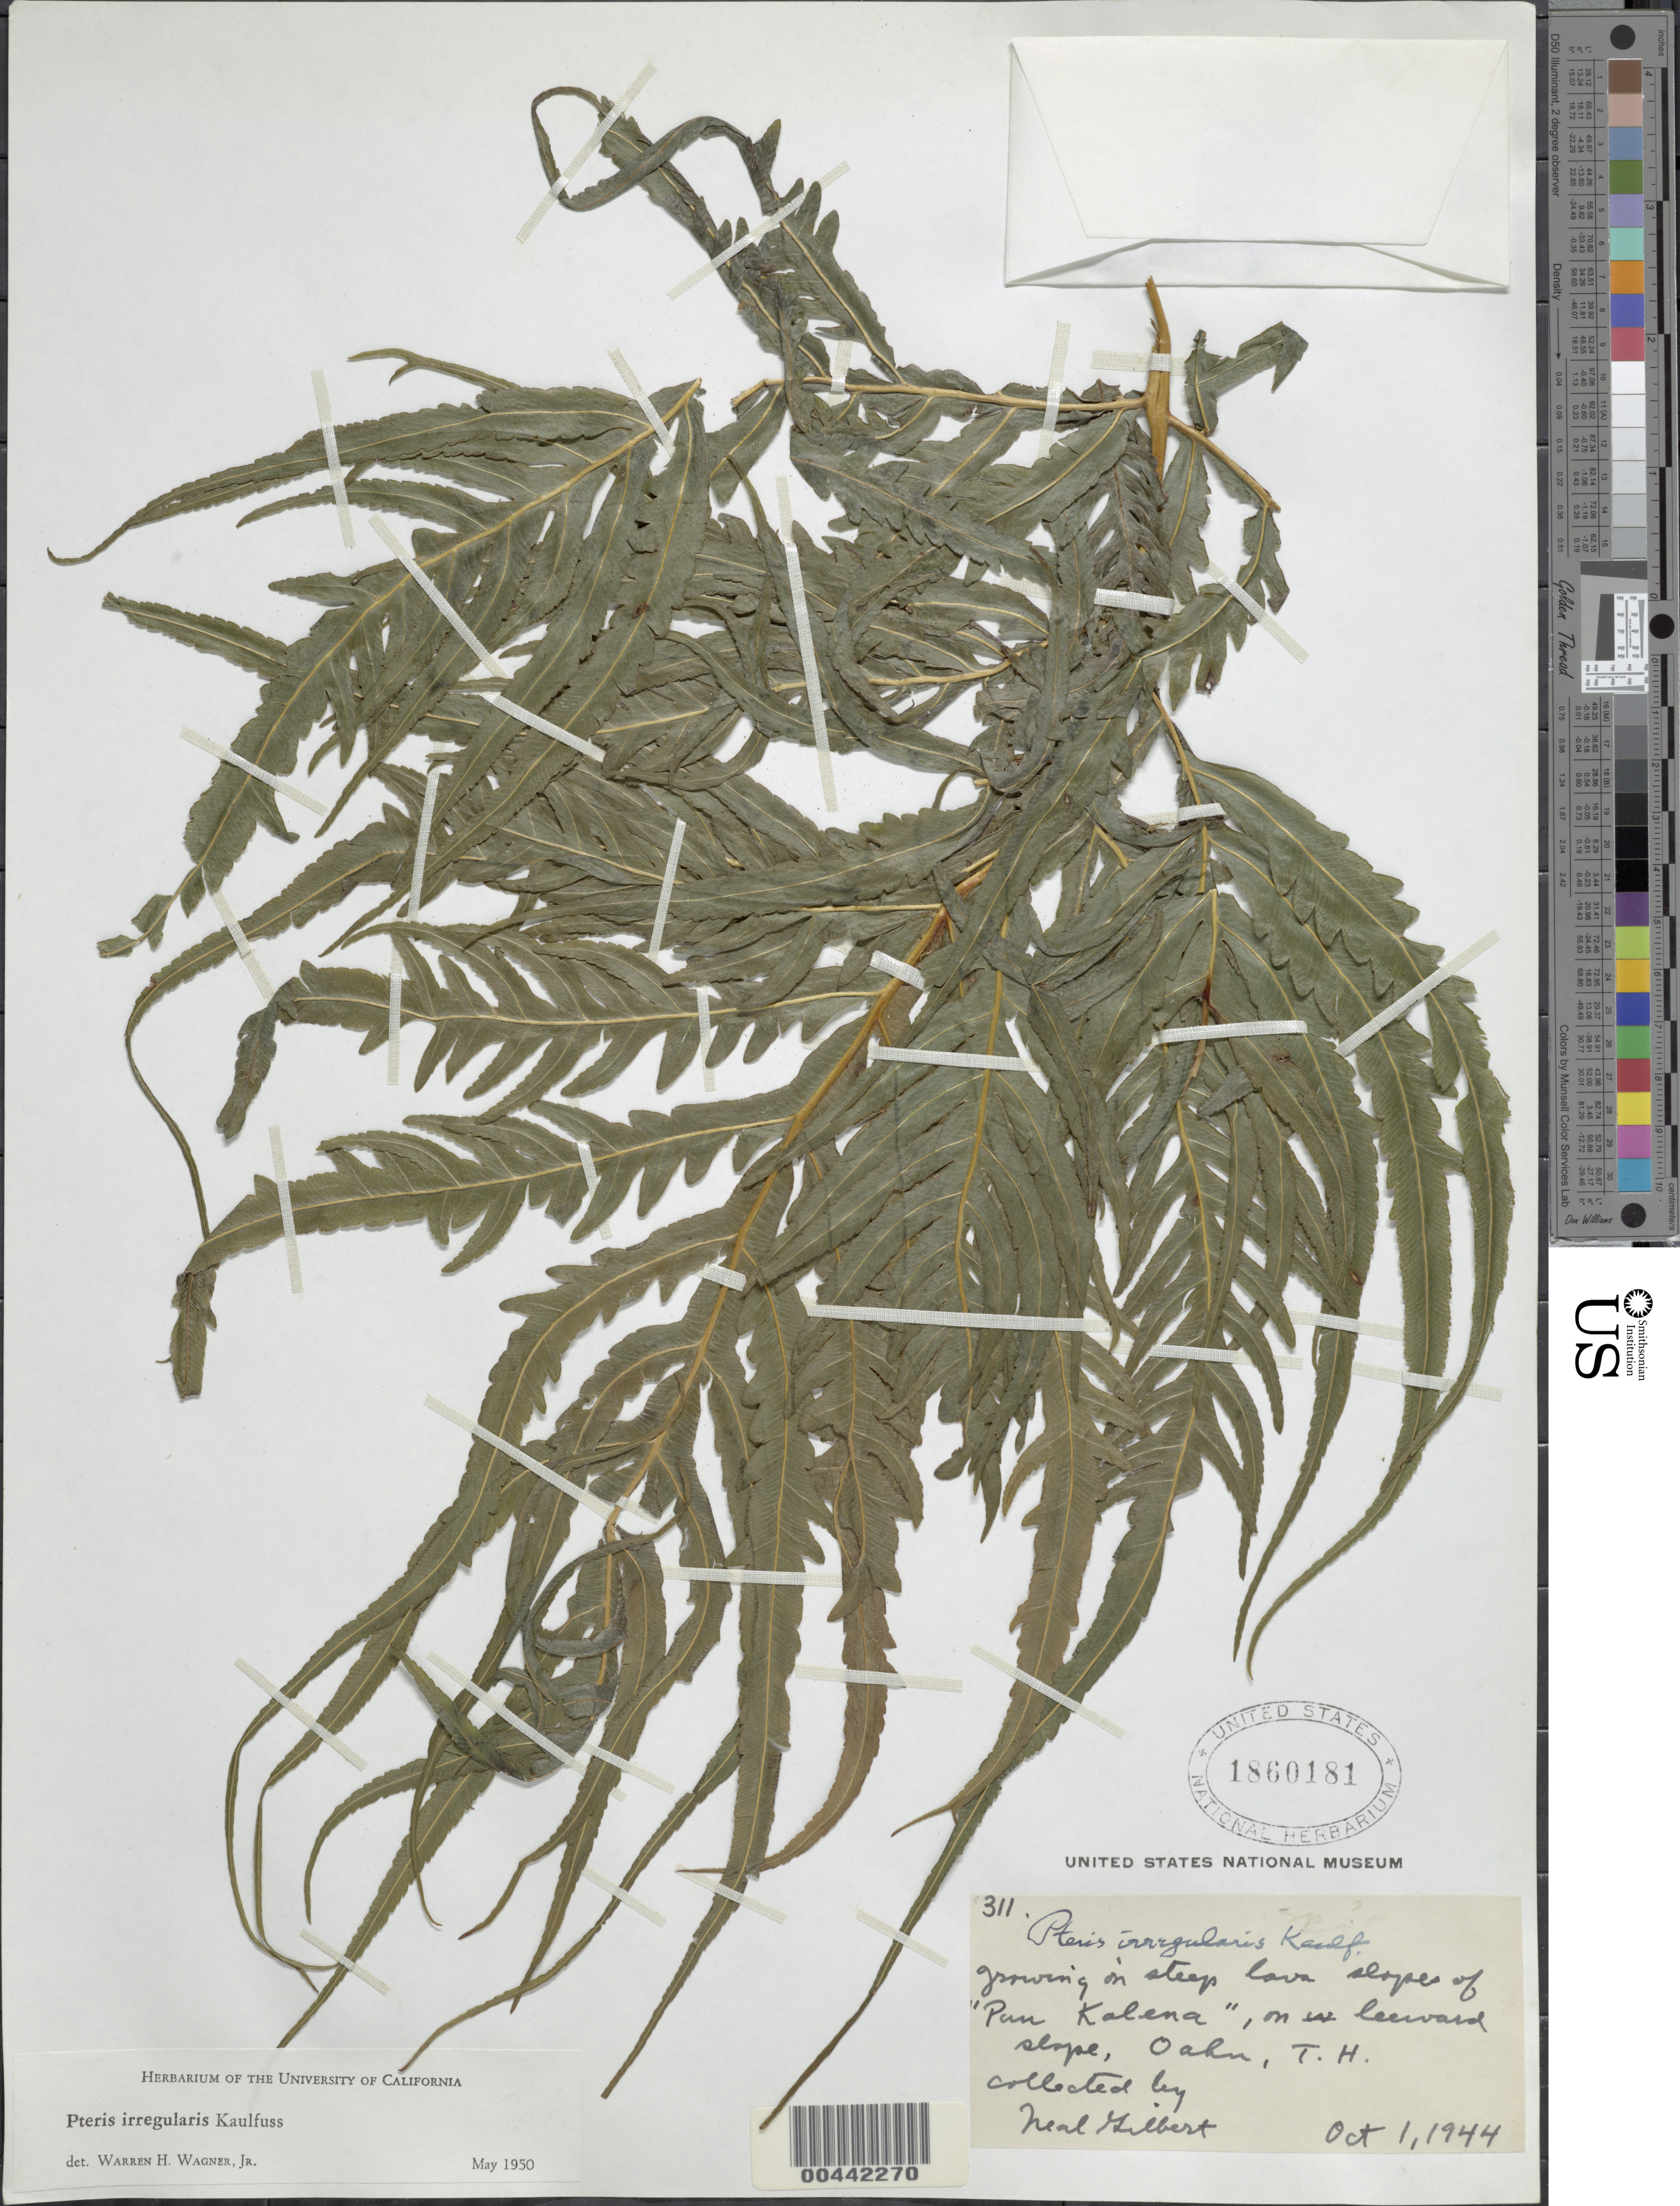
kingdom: Plantae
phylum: Tracheophyta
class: Polypodiopsida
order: Polypodiales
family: Pteridaceae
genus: Pteris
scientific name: Pteris irregularis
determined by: Wagner, W. H.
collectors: N. Gilbert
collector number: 311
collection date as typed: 1 Oct 1944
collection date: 1944-10-01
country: United States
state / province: Hawaii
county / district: Honolulu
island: Oahu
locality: Lava slopes of Puu Kalena, on W leeward slope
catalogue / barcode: US 1860181